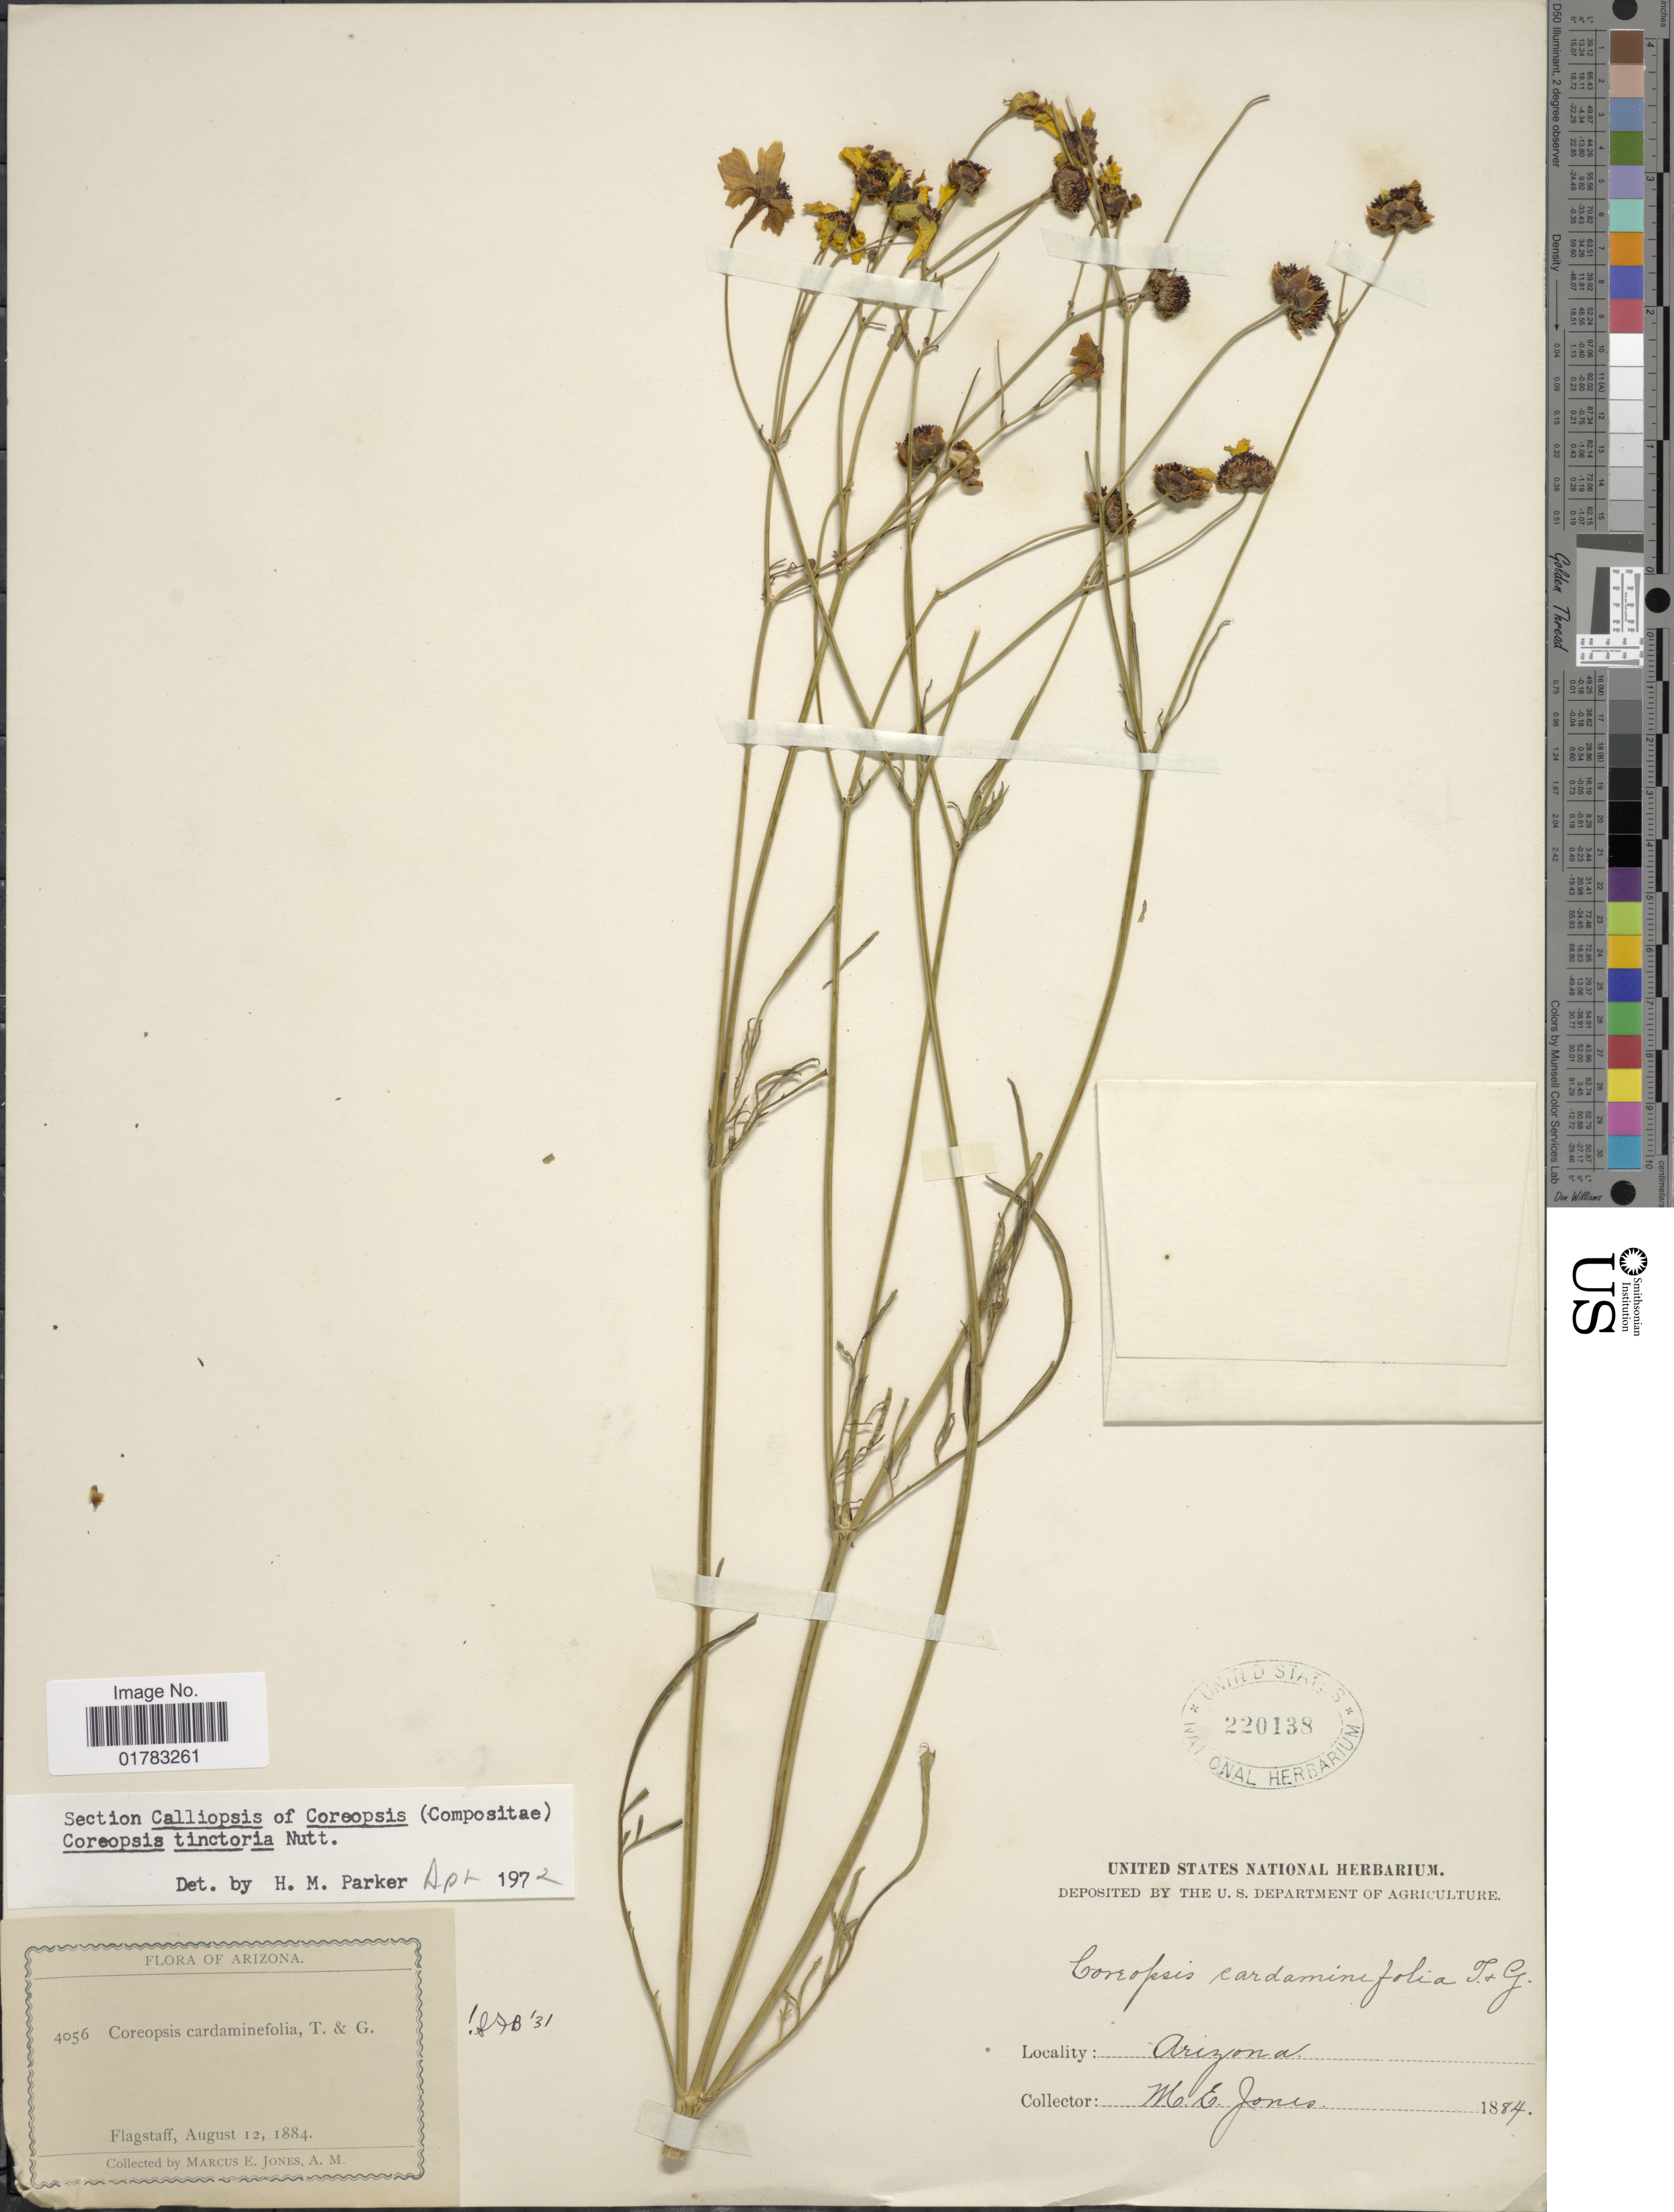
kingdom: Plantae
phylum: Tracheophyta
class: Magnoliopsida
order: Asterales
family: Asteraceae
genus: Coreopsis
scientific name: Coreopsis tinctoria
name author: Nutt.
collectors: M. E. Jones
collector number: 4056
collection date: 1884-08-12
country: United States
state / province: Arizona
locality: Flagstaff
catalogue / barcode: US 220138